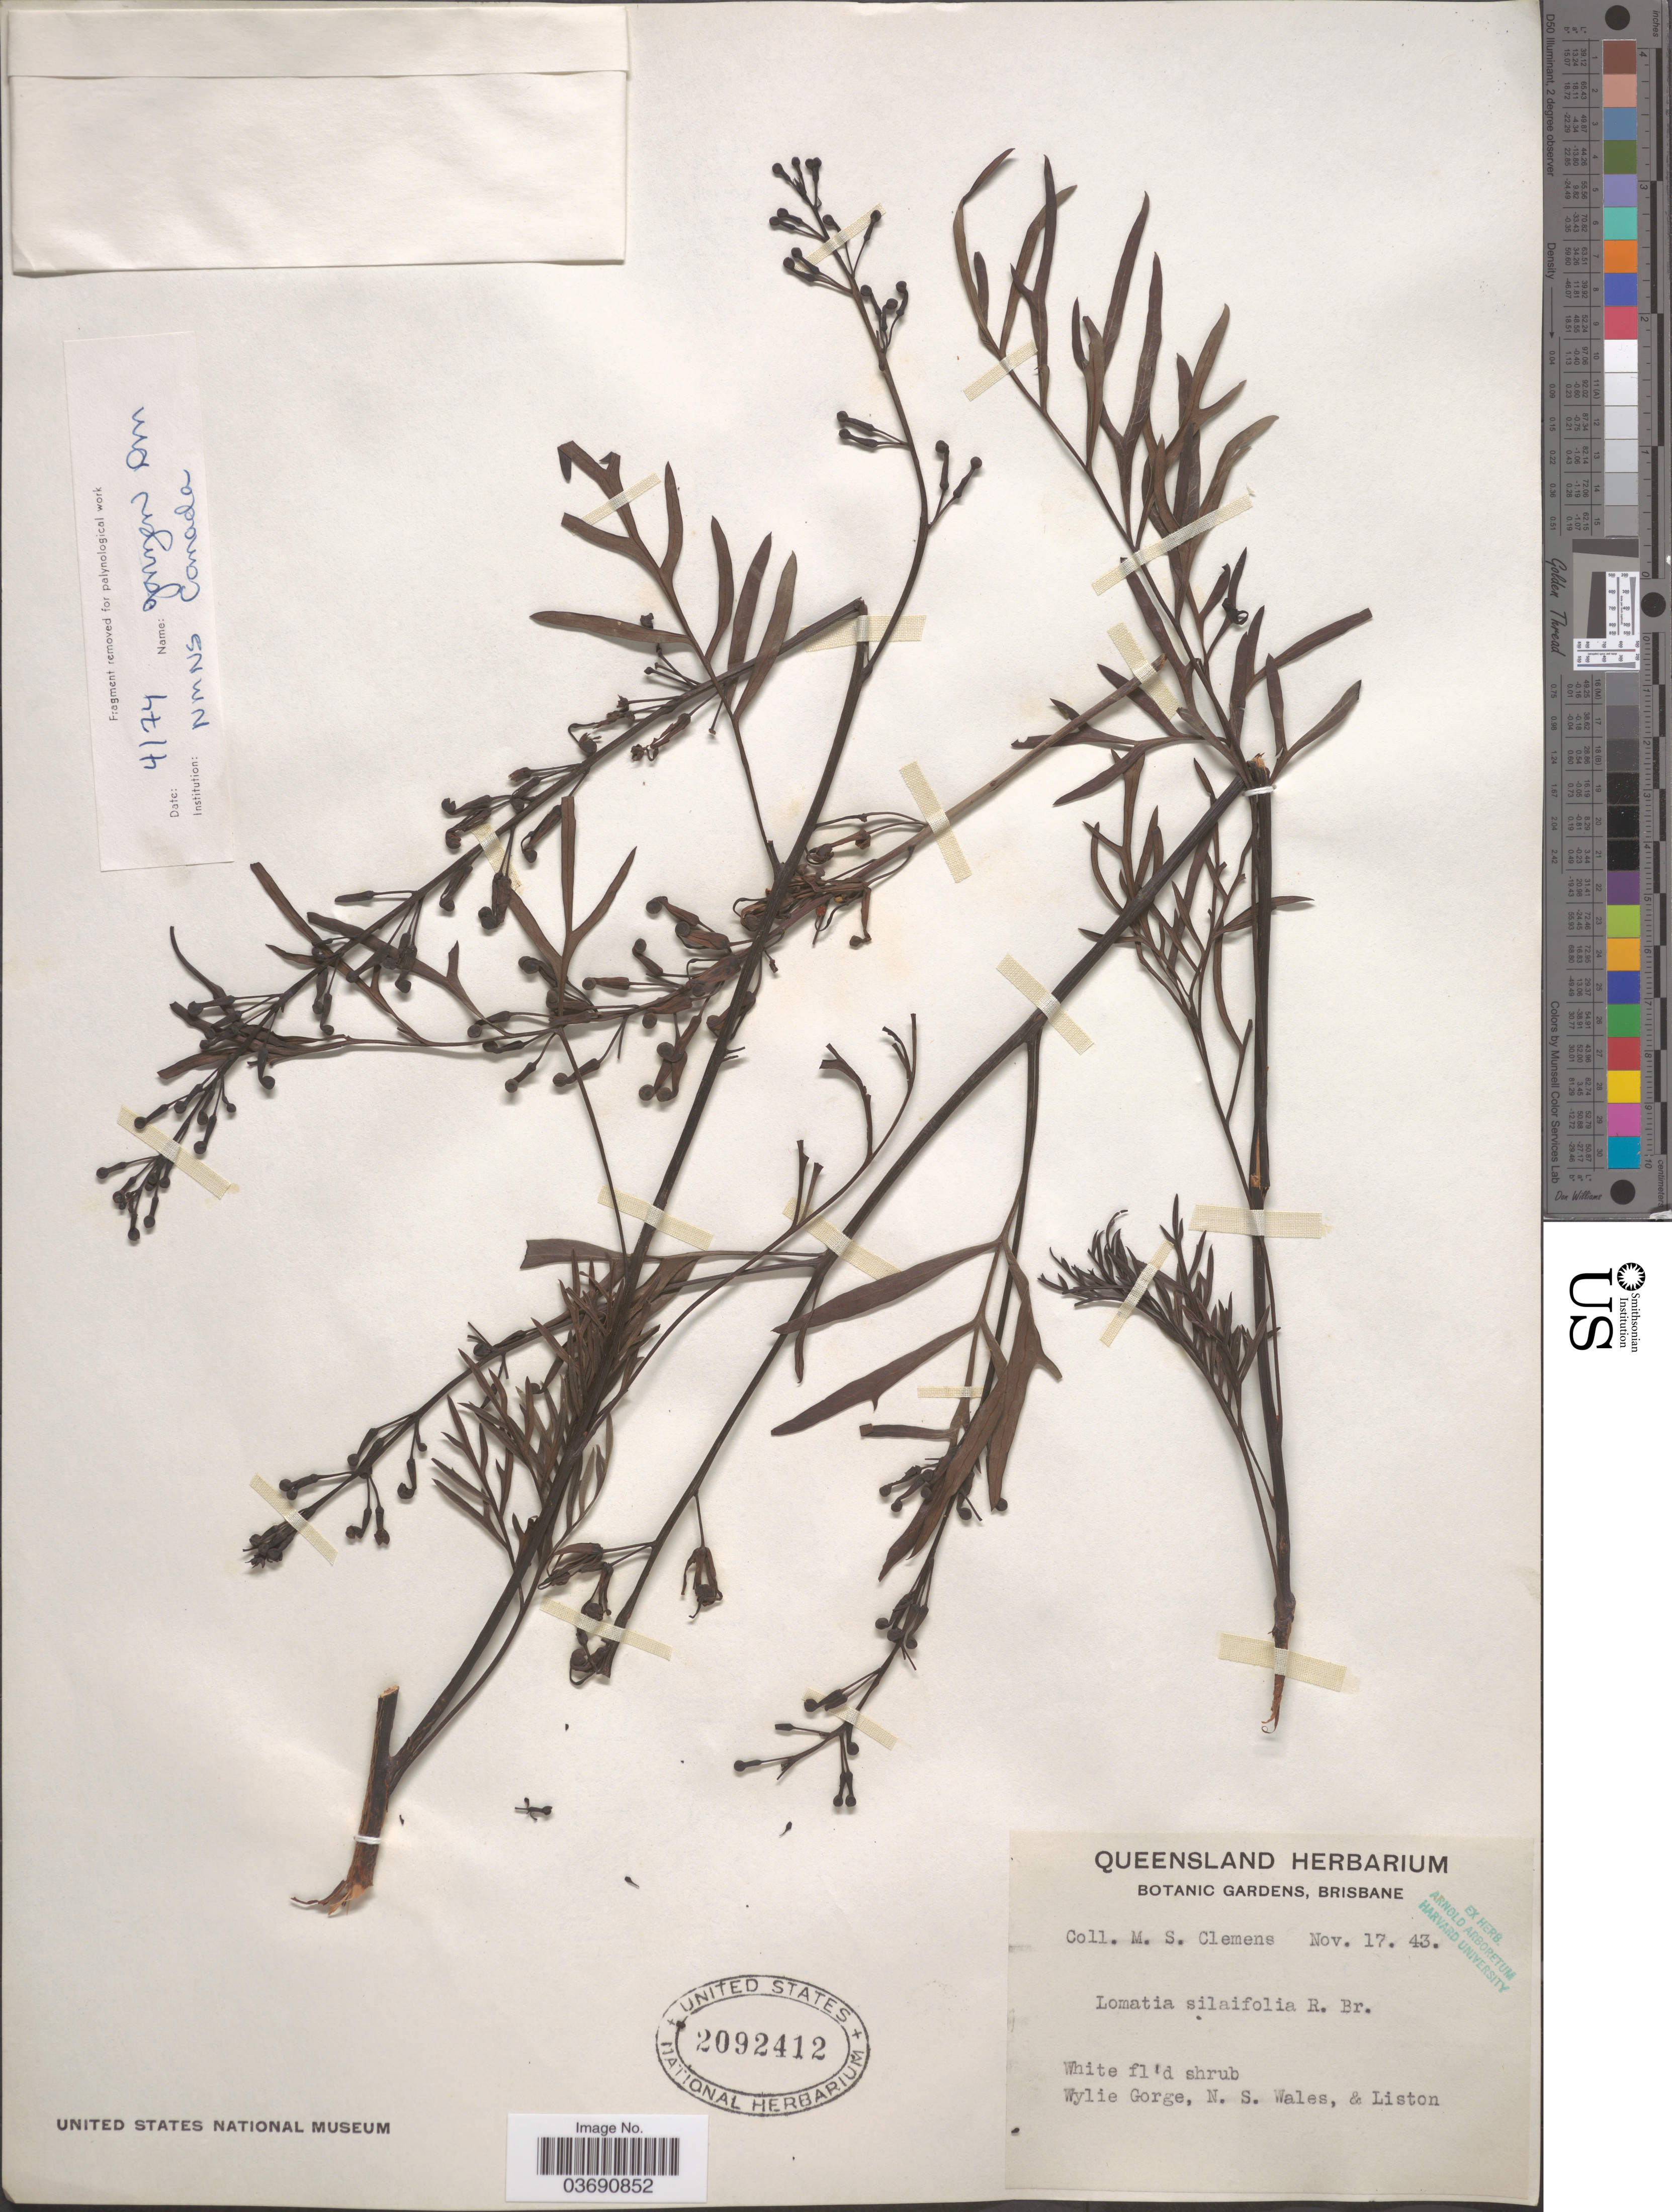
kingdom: Plantae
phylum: Tracheophyta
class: Magnoliopsida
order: Proteales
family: Proteaceae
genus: Lomatia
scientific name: Lomatia silaifolia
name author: (Sm.) R. Br.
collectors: M. S. Clemens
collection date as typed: Transcribed d/m/y: 17/11/43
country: Australia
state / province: New South Wales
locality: Wylie Gorge, N. S. Wales, & Liston.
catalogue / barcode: US 2092412